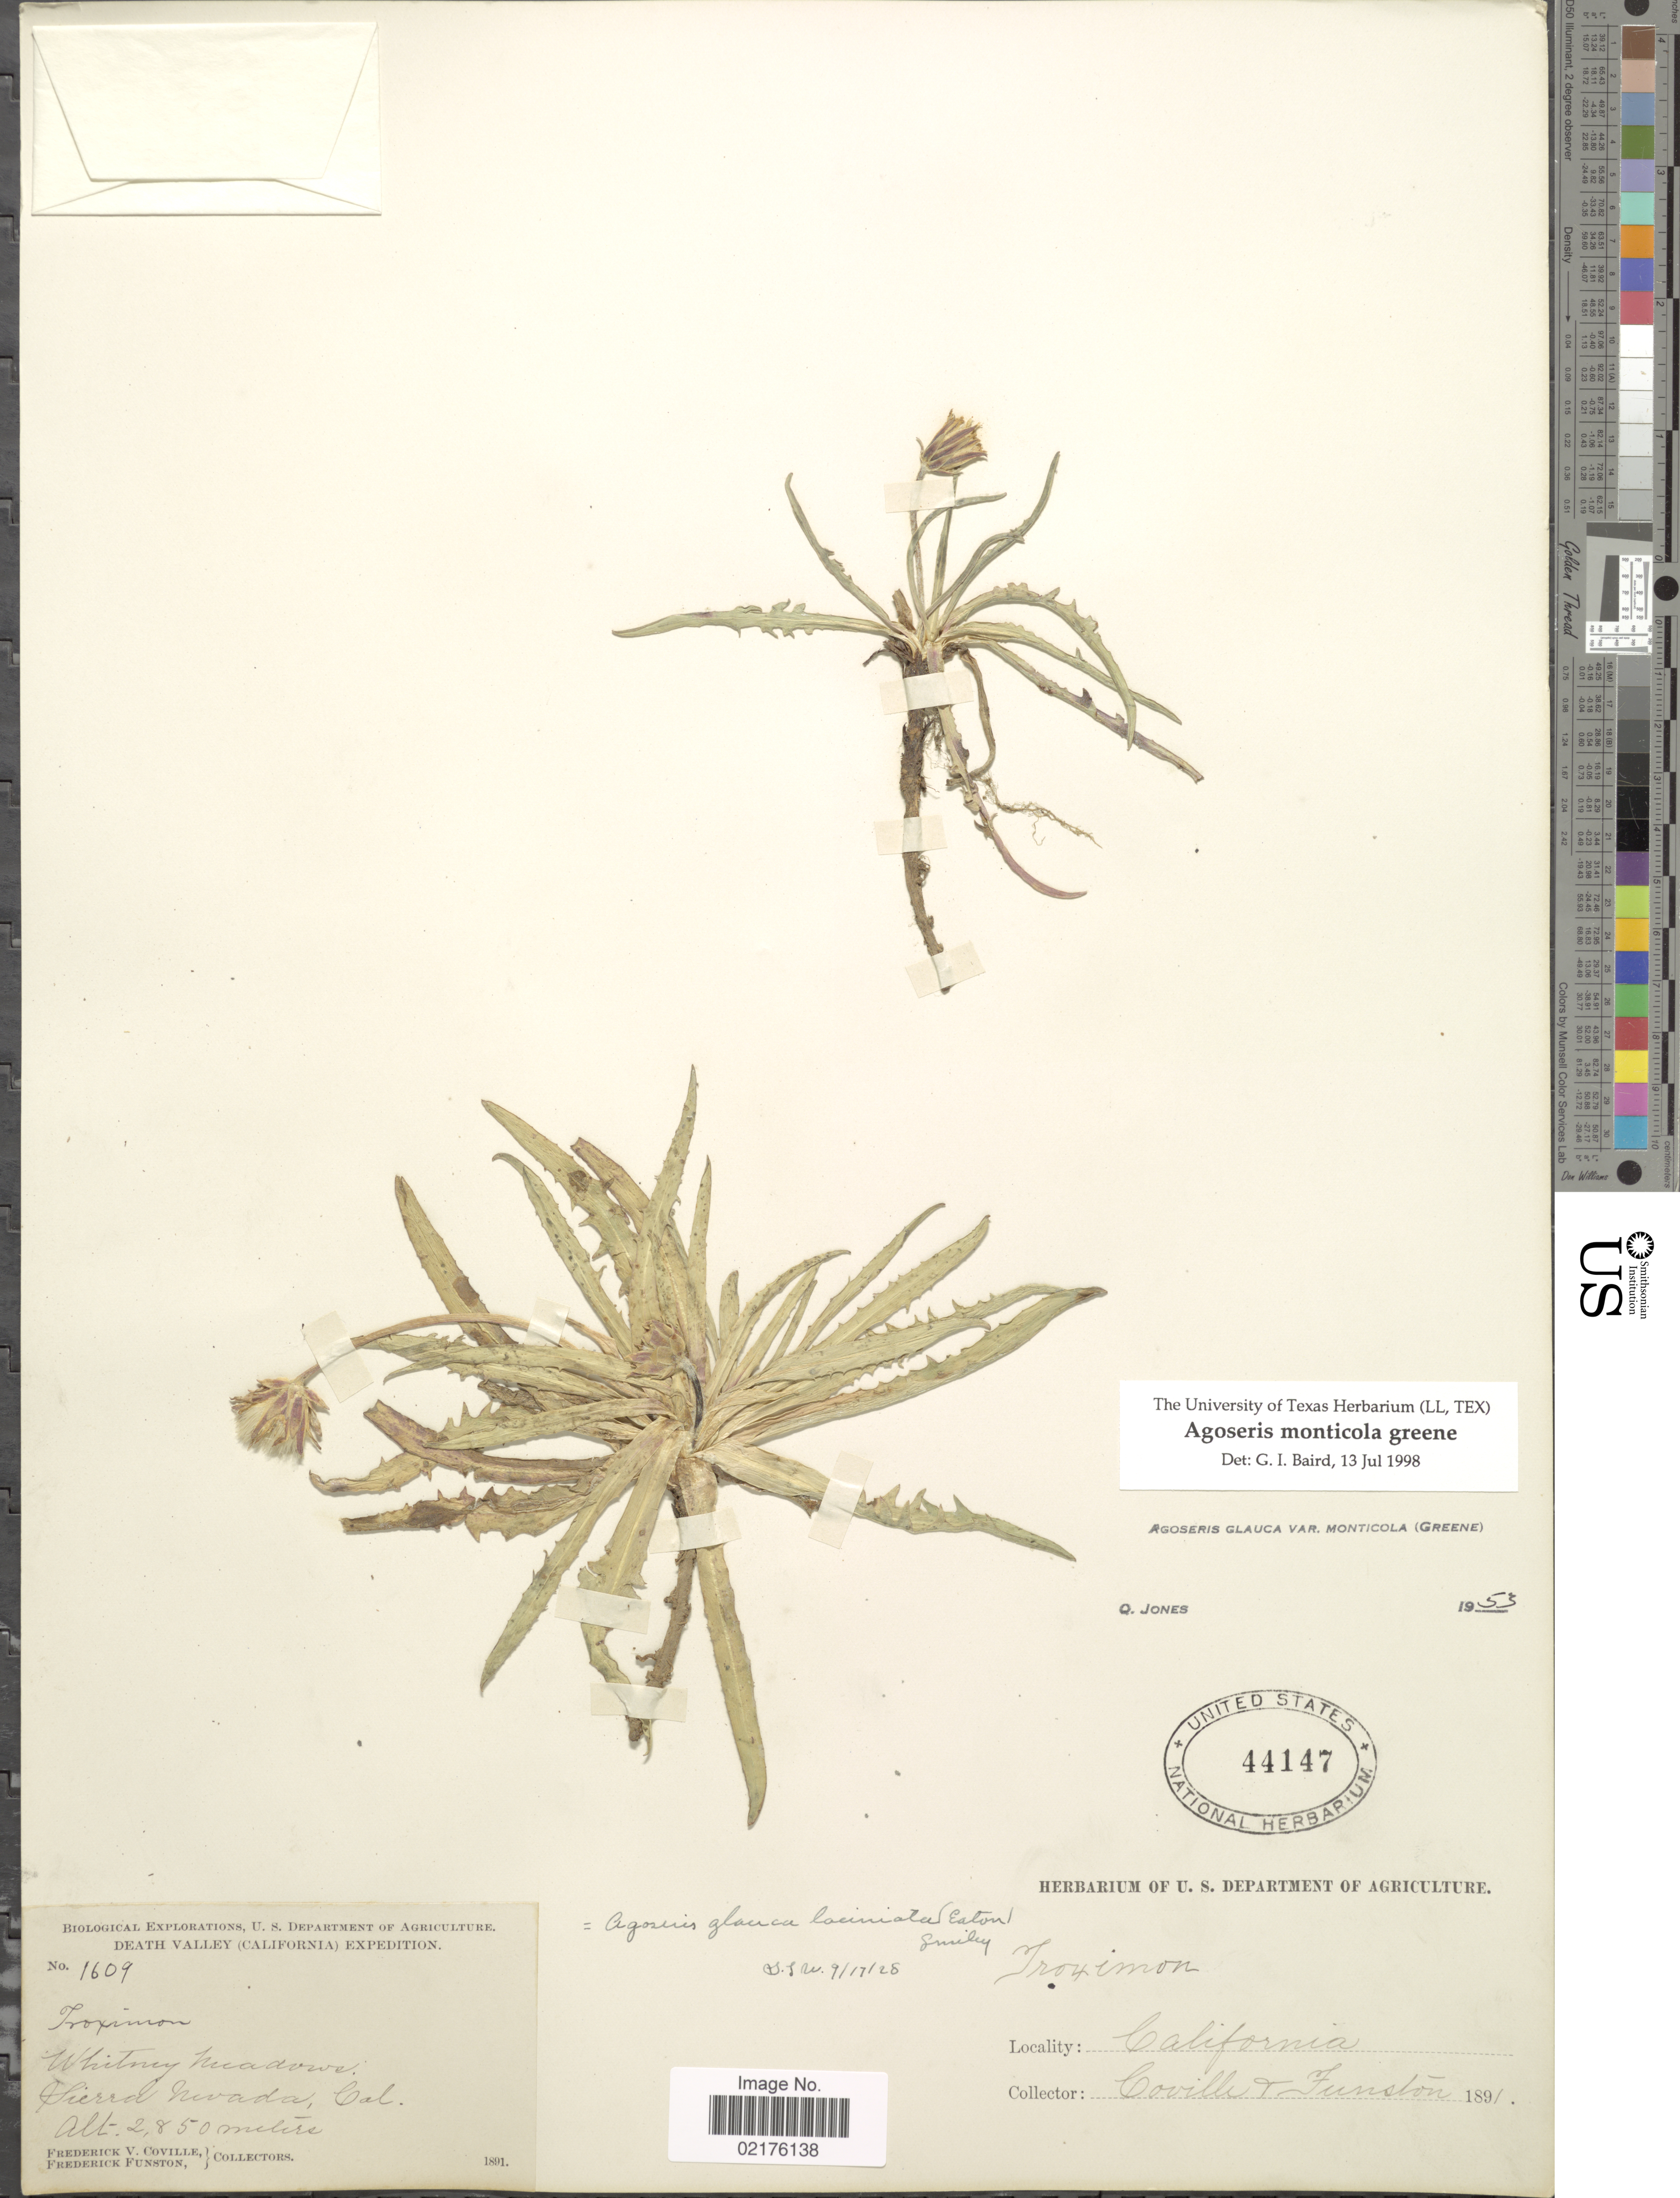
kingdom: Plantae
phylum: Tracheophyta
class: Magnoliopsida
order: Asterales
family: Asteraceae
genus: Agoseris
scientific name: Agoseris monticola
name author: Greene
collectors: F. V. Coville & F. Funston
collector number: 1609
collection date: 1891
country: United States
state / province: California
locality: Death Valley, Whitney meadows, Sierra Nevada, Cal.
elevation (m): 2850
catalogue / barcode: US 44147